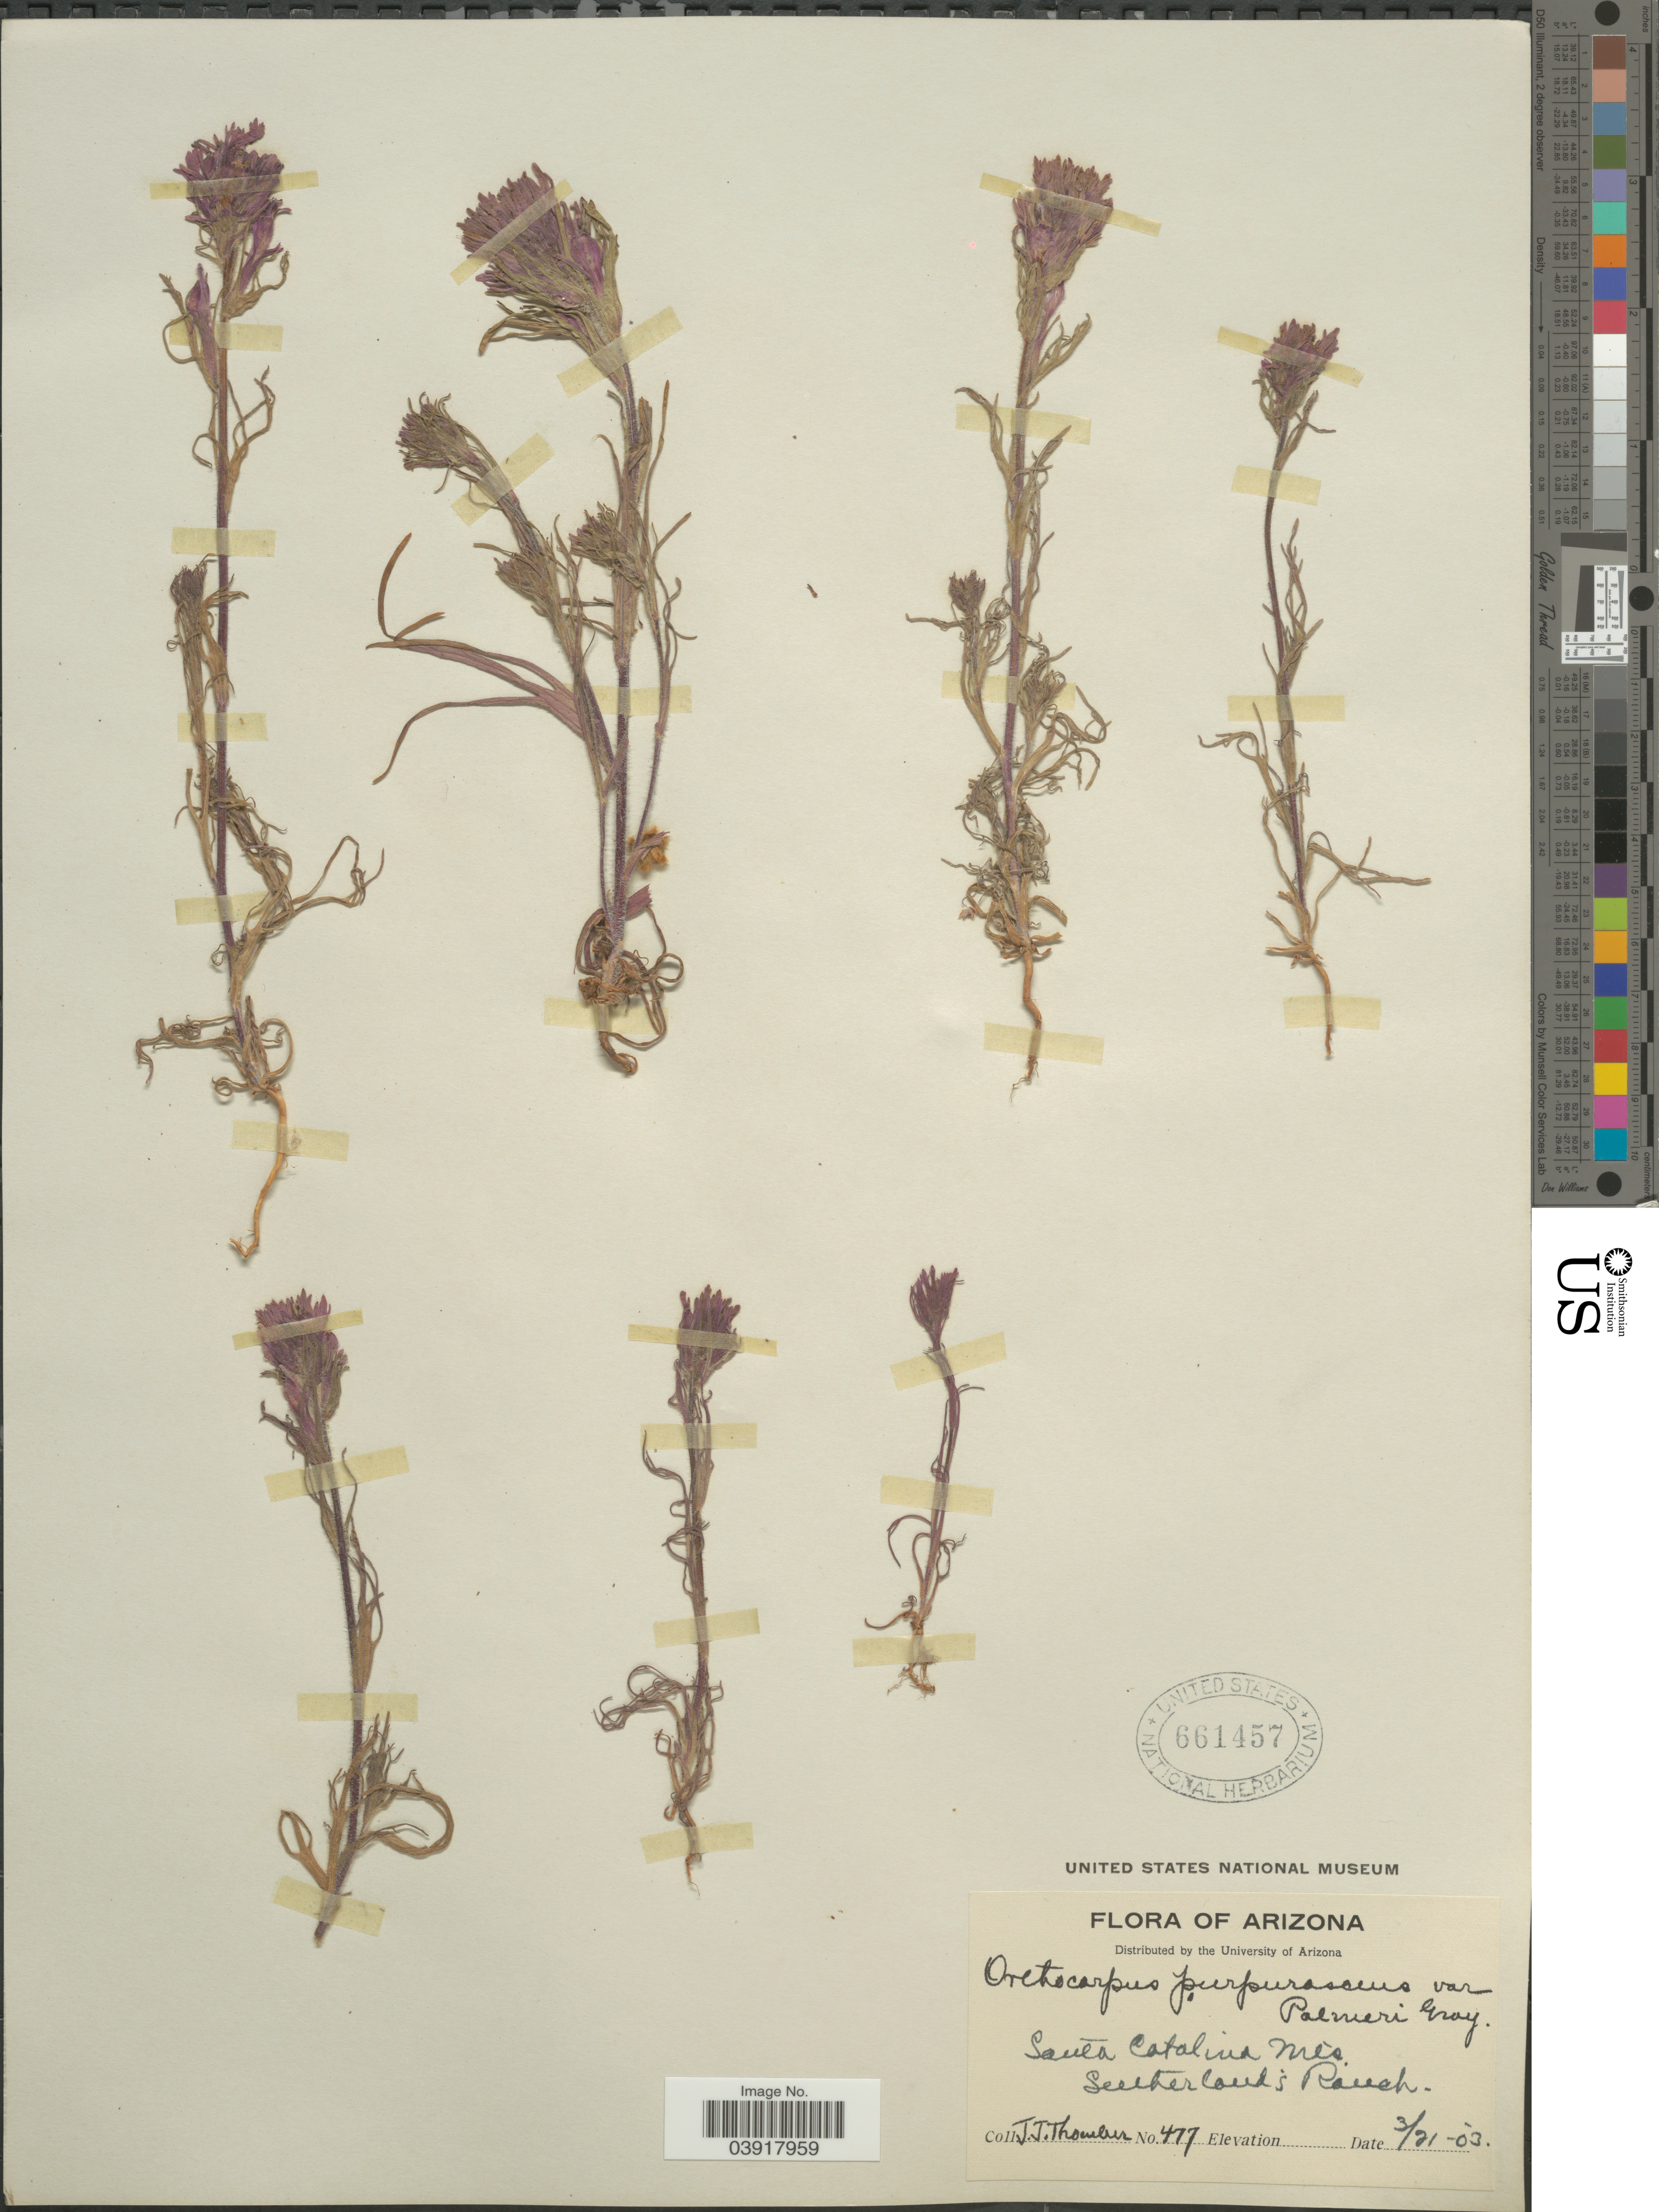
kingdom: Plantae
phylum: Tracheophyta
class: Magnoliopsida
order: Lamiales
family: Orobanchaceae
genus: Orthocarpus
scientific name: Orthocarpus purpurascens var. palmeri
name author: A. Gray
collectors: J. Thornber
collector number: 477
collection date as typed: Transcribed d/m/y: 21/3/3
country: United States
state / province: Arizona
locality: Santa Catalina Mts. Seetherland Creek's Ranch.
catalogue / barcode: US 661457